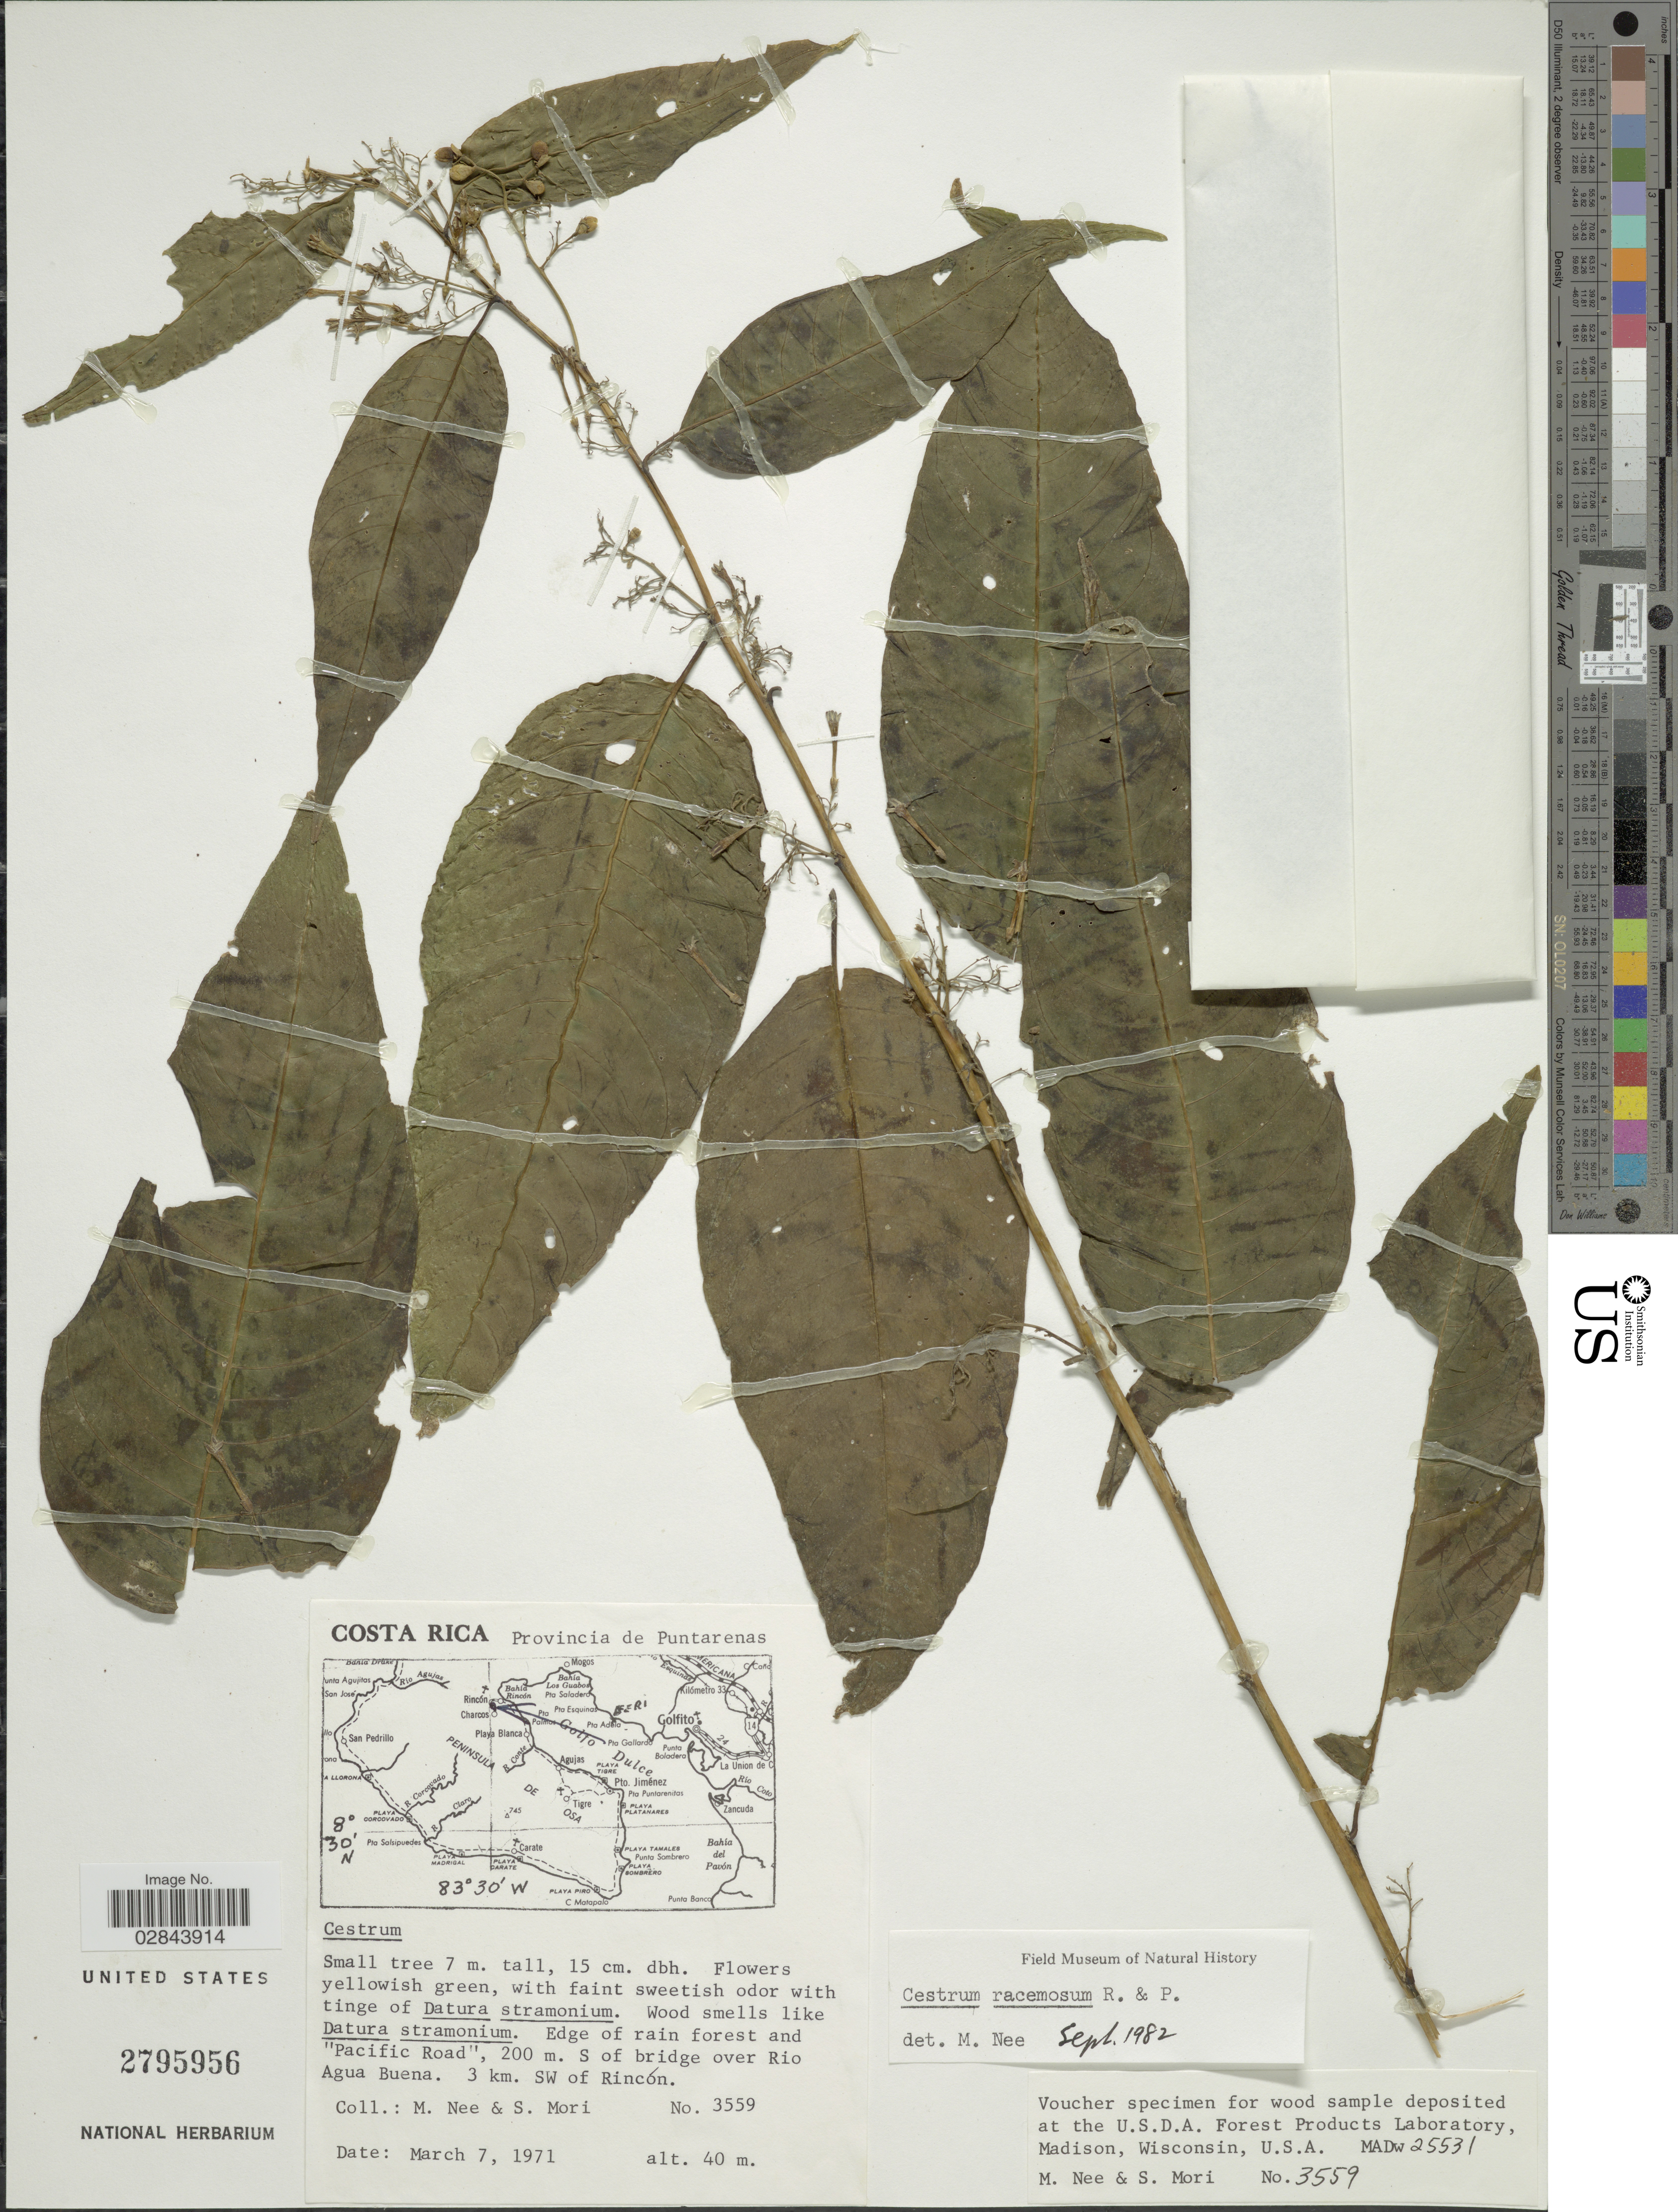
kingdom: Plantae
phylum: Tracheophyta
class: Magnoliopsida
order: Solanales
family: Solanaceae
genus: Cestrum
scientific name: Cestrum racemosum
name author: Ruiz & Pav.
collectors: M. Nee & S. Mori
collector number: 3559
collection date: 1971-03-07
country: Costa Rica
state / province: Puntarenas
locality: Edge of rain forest and "Pacific Road", 200 m. S of bridge over Rio Agua Buena. 3 km. SW of Rincón.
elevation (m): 40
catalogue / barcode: US 2795956